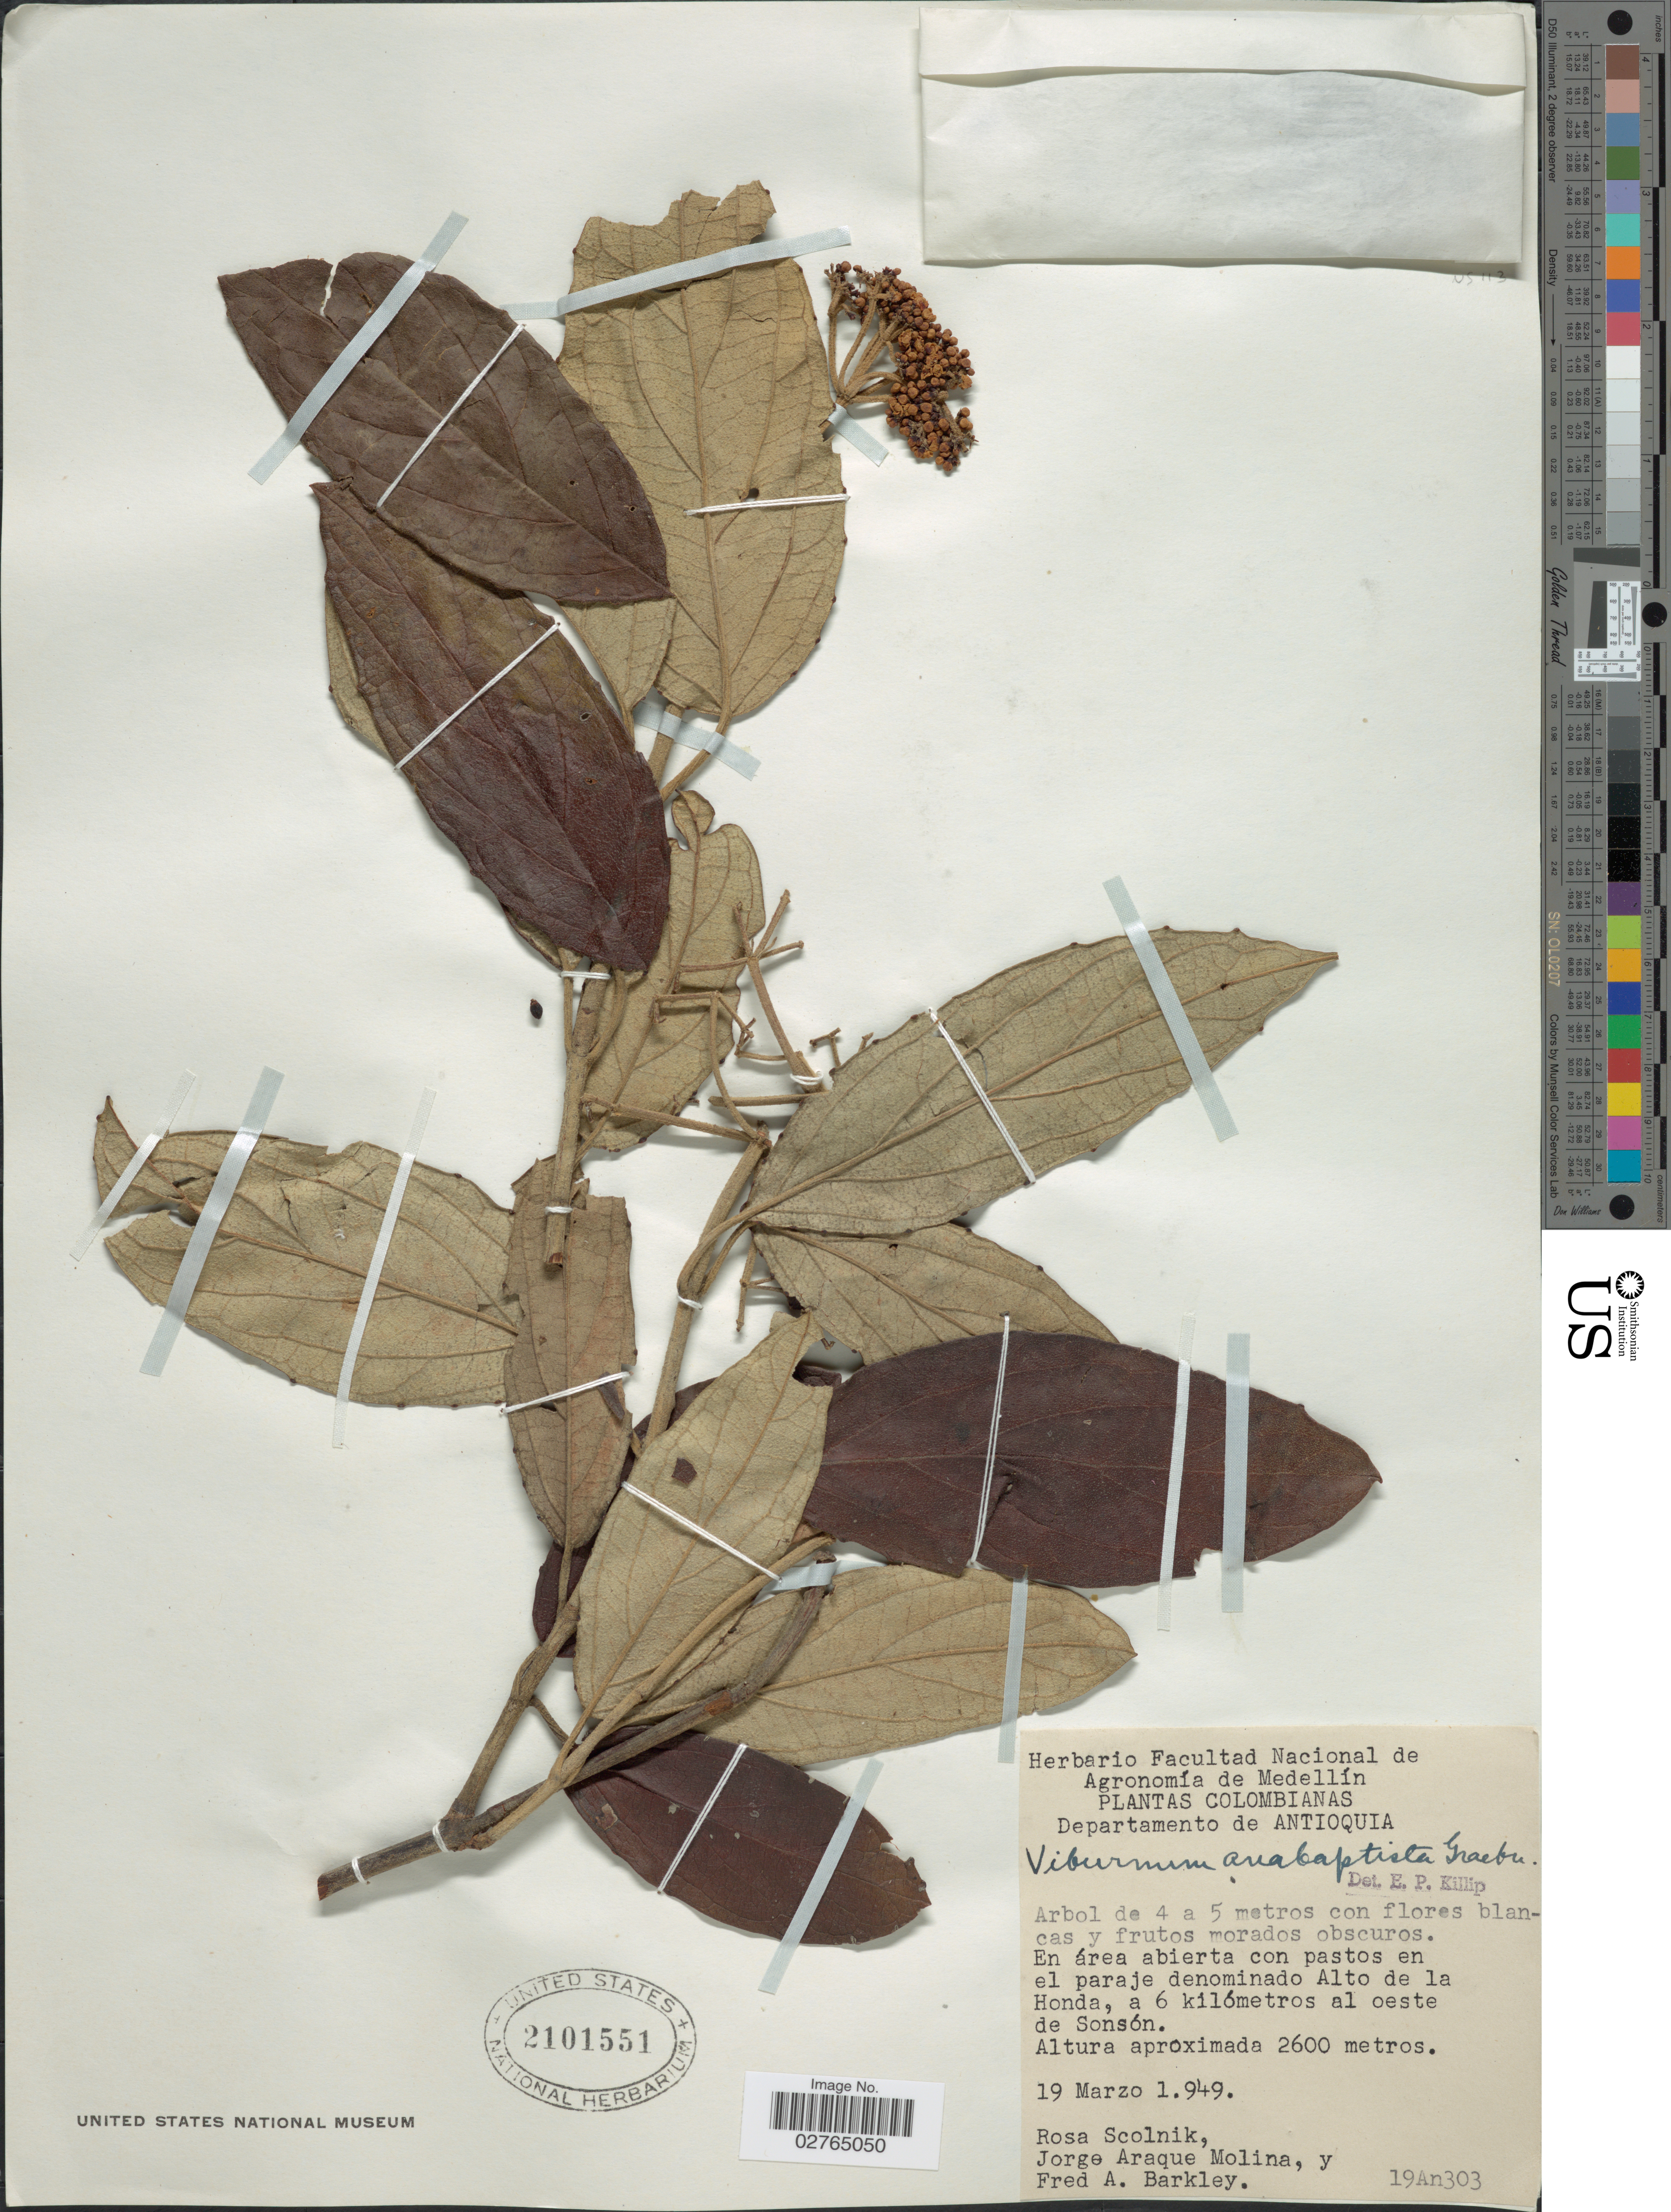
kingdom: Plantae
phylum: Tracheophyta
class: Magnoliopsida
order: Dipsacales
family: Viburnaceae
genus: Viburnum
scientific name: Viburnum anabaptista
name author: Graebn.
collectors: R. Scolnik, J. Araque Molina & F. A. Barkley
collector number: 19An303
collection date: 1949-03-19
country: Colombia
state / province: Antioquia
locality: Departamento de Antioquia. En área abierta con pastos en el paraje denominado Alto de la Honda, a 6 kilómetros al oeste de Sonsón.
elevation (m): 2600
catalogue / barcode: US 2101551